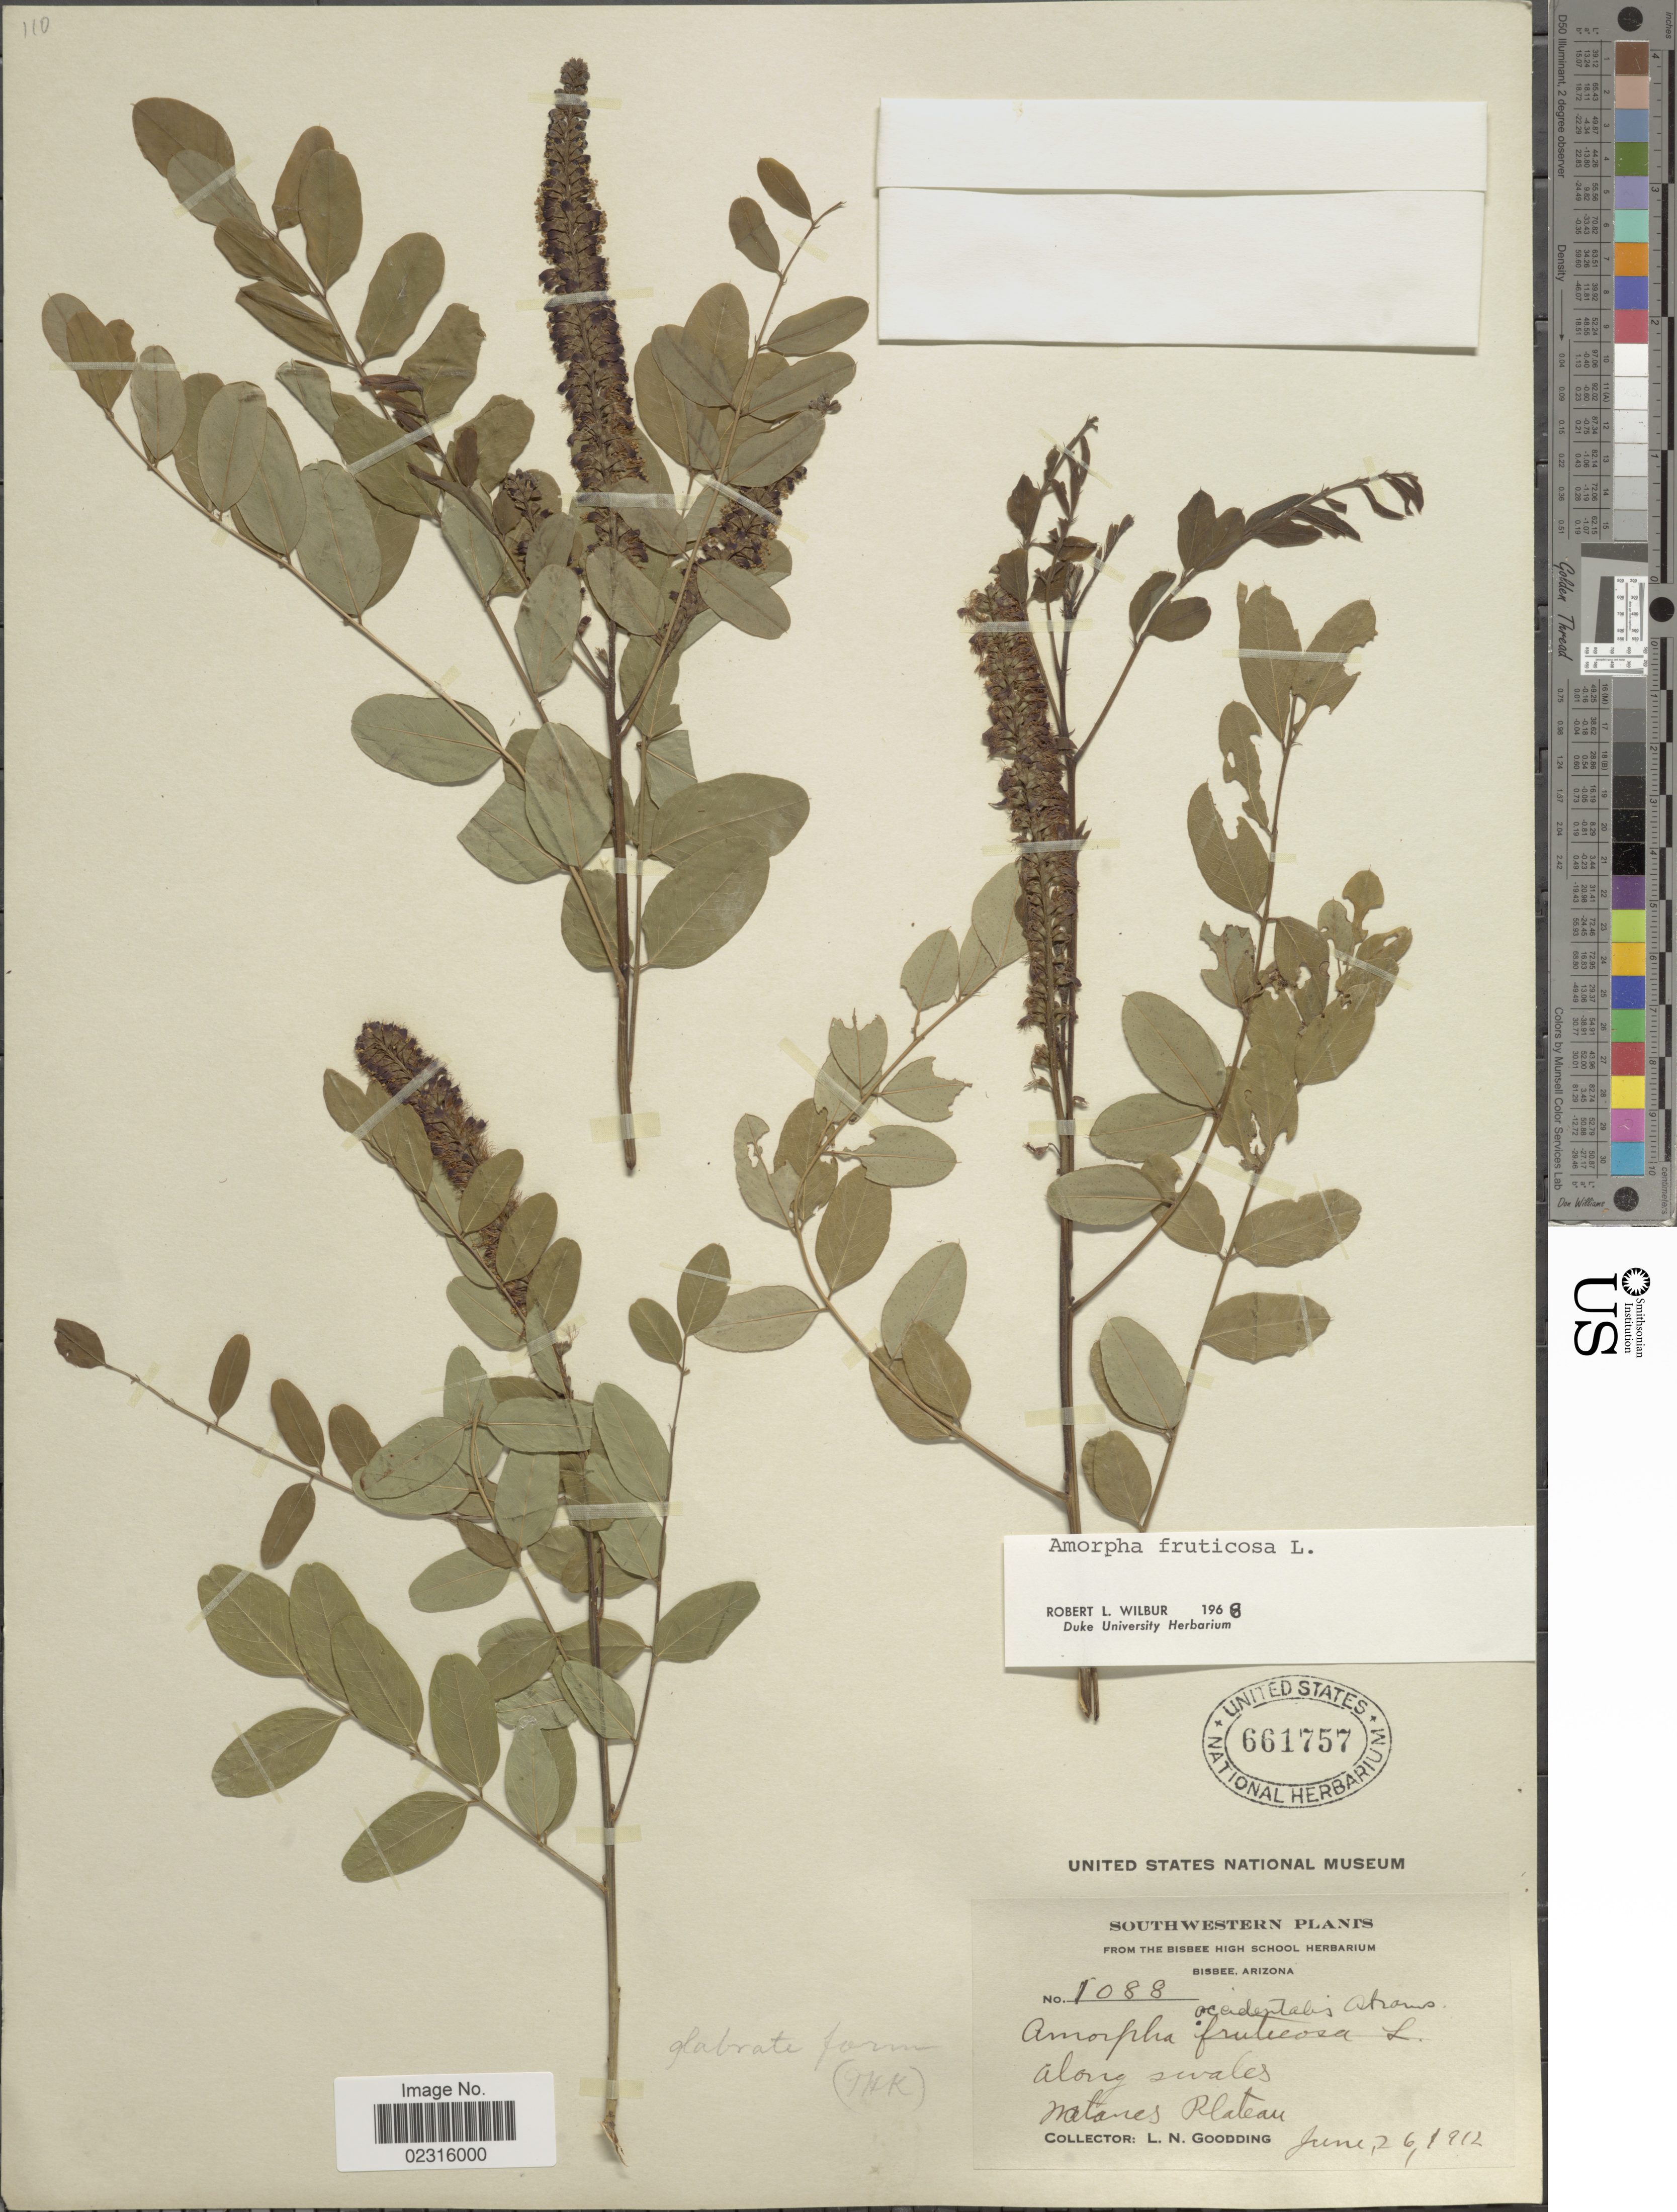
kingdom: Plantae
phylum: Tracheophyta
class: Magnoliopsida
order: Fabales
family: Fabaceae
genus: Amorpha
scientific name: Amorpha fruticosa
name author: L.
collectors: L. N. Goodding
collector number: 1088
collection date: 1912-06-26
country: United States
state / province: Arizona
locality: Southwestern, Natanes Plateau.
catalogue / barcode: US 661757